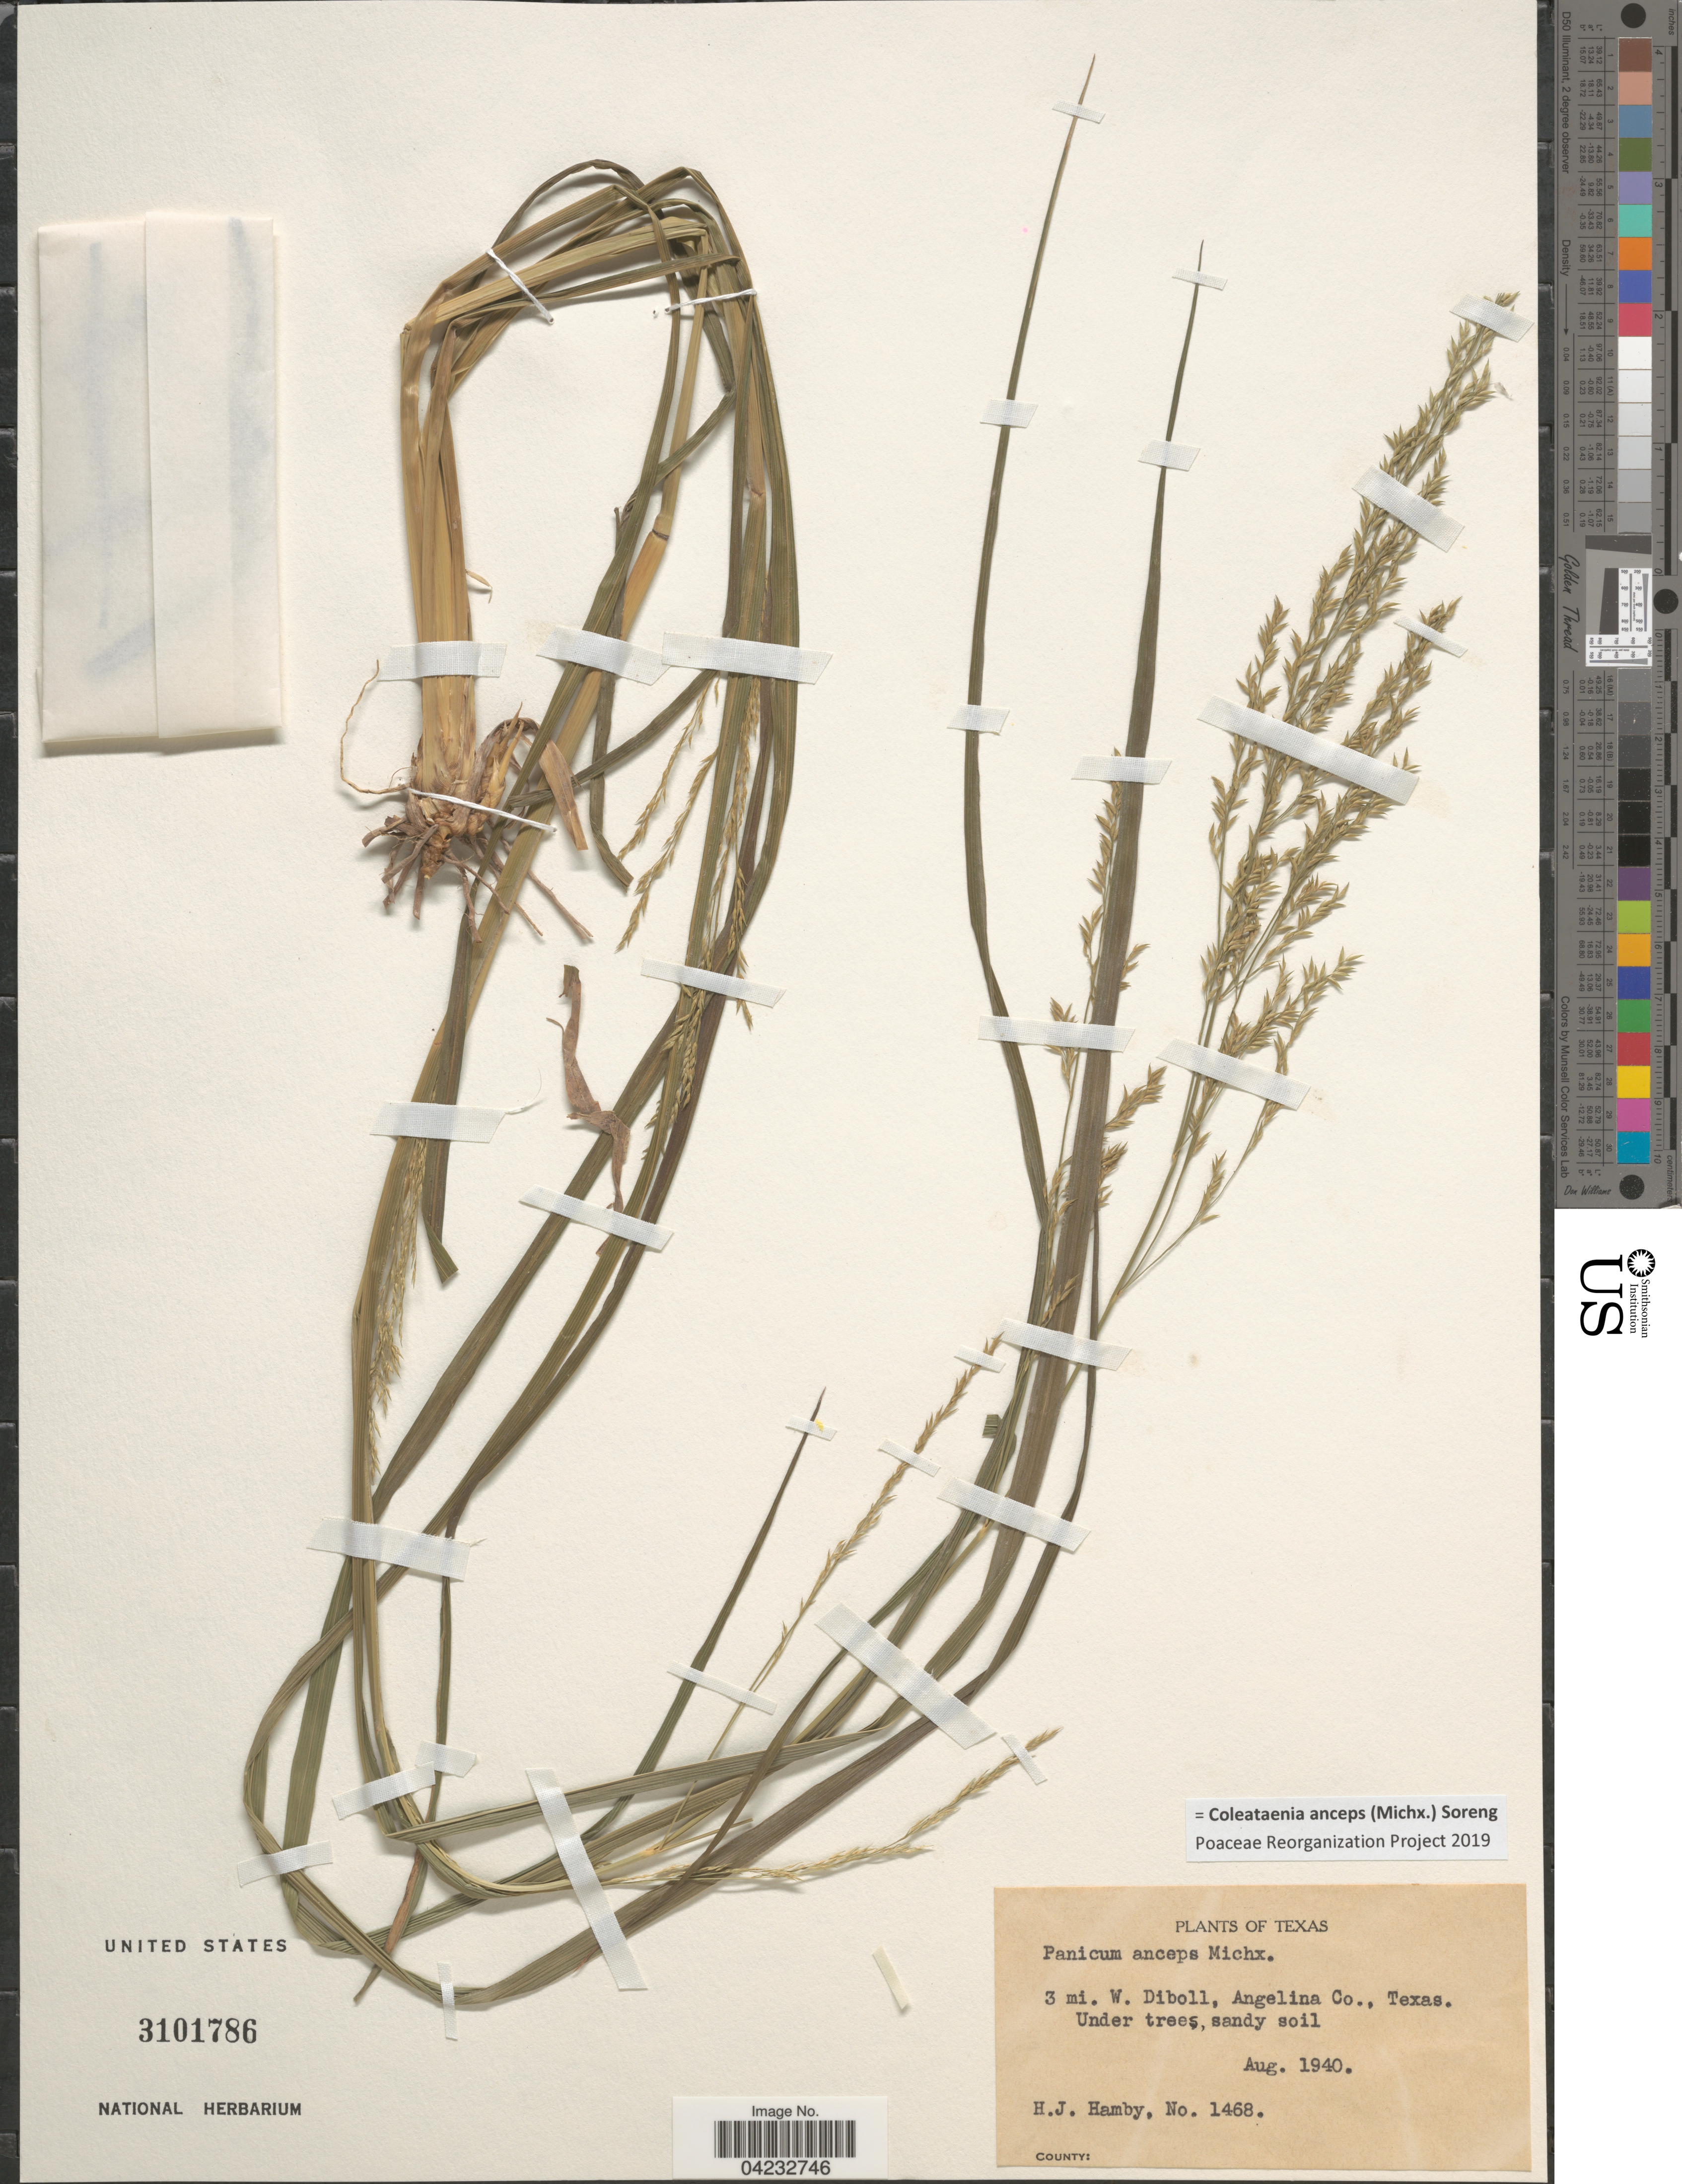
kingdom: Plantae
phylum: Tracheophyta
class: Liliopsida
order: Poales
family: Poaceae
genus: Coleataenia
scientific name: Coleataenia anceps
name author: (Michx.) Soreng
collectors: H. Hamby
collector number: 1468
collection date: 1940-08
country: United States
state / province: Texas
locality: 3 mi. W. Diboll, Angelina Co.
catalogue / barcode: US 3101786